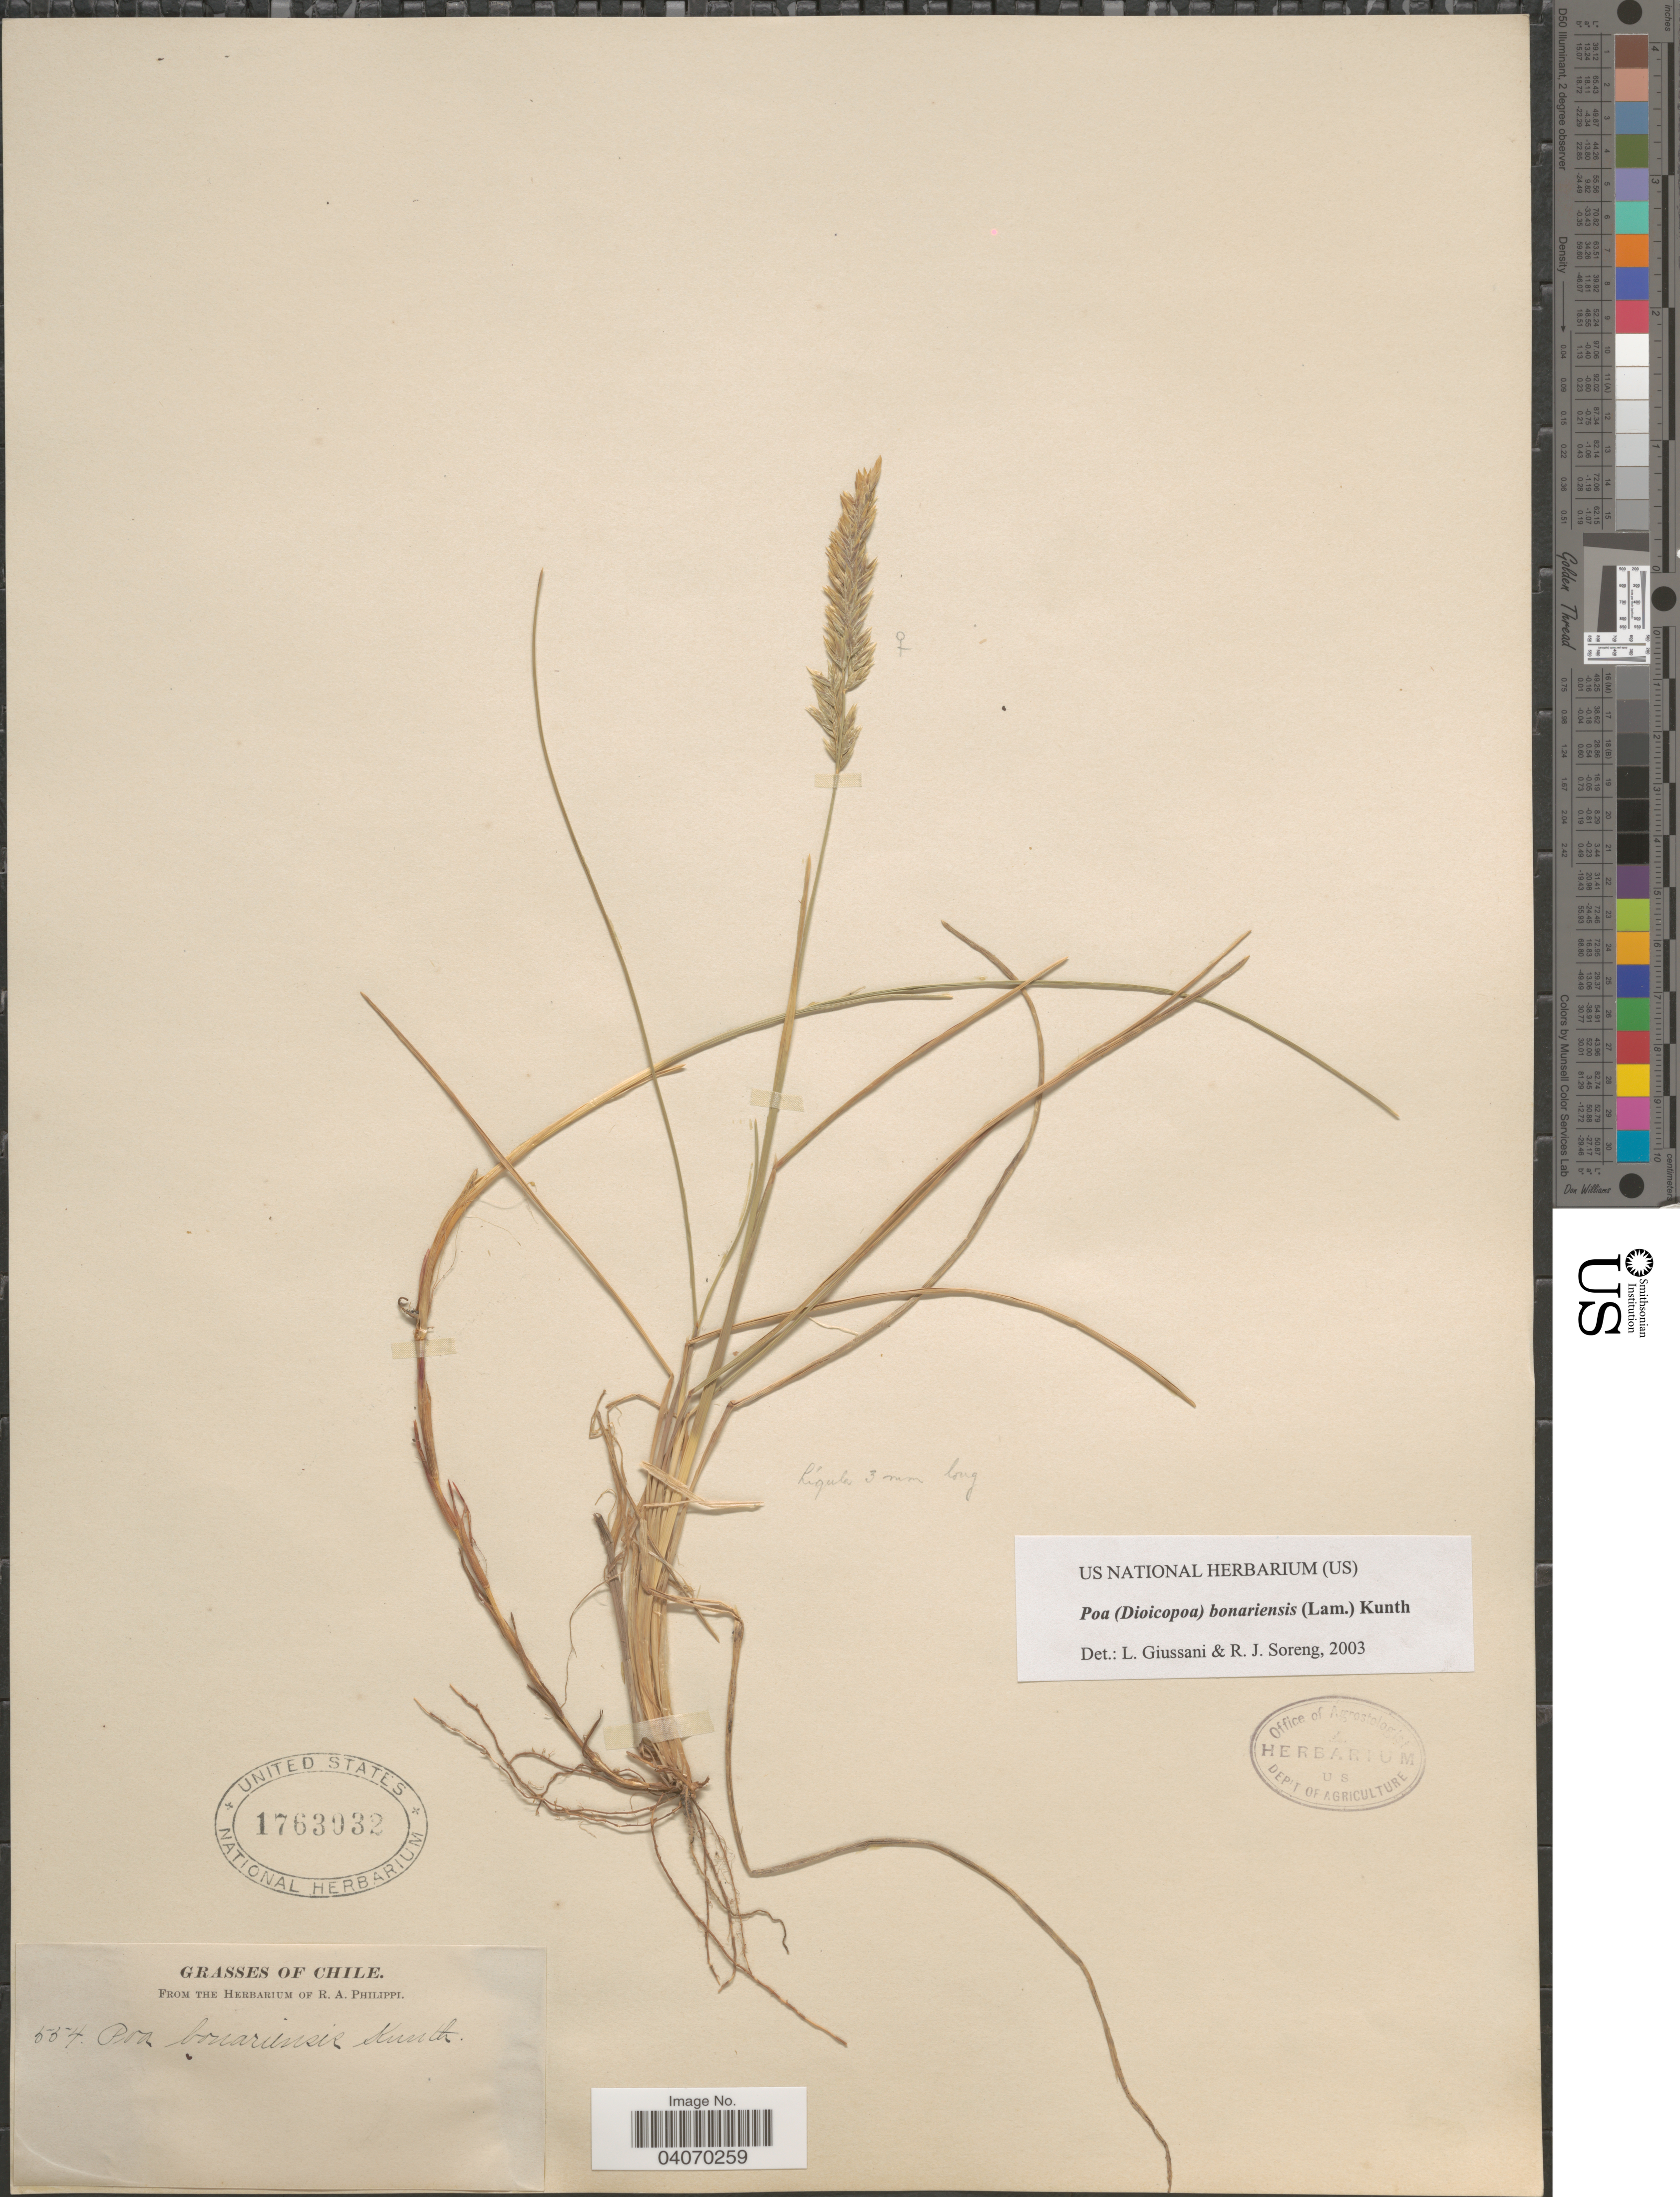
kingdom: Plantae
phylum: Tracheophyta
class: Liliopsida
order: Poales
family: Poaceae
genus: Poa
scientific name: Poa bonariensis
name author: (Lam.) Kunth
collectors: ex. herb. R.A. Philippi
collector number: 554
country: Chile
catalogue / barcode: US 1763032